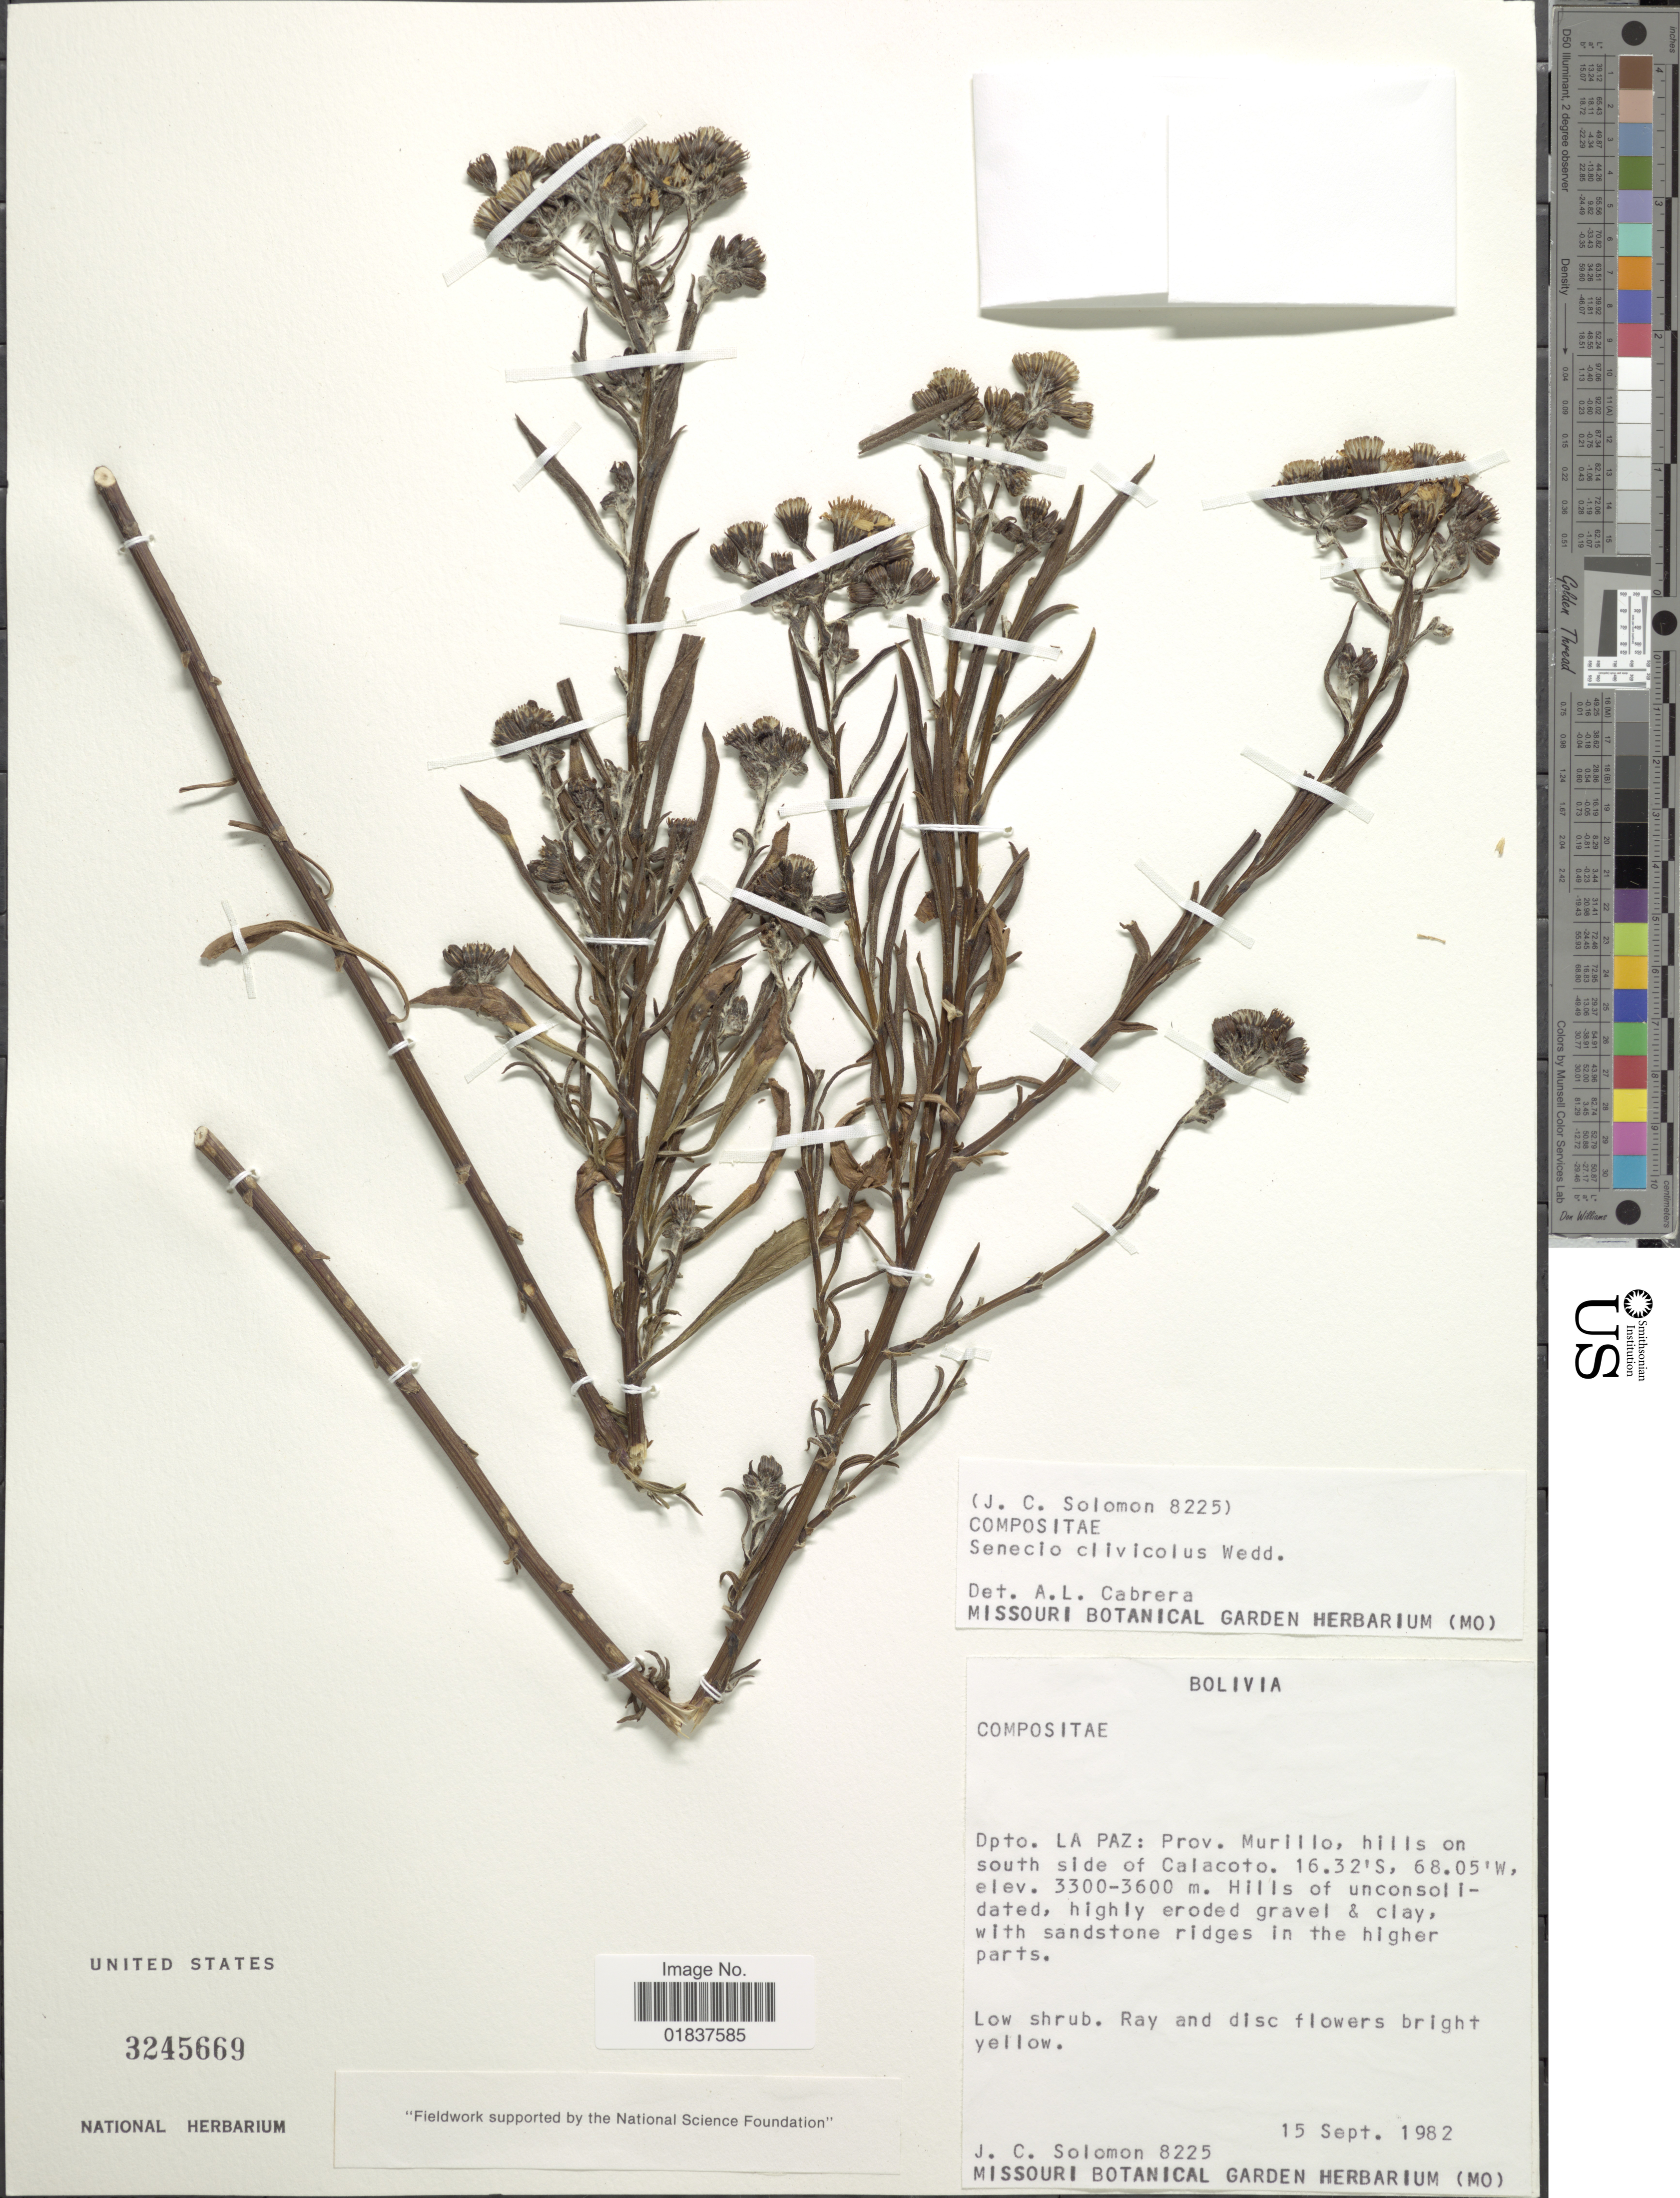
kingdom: Plantae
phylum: Tracheophyta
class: Magnoliopsida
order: Asterales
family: Asteraceae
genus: Senecio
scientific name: Senecio clivicola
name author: Wedd.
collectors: J. C. Solomon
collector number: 8225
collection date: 1982-09-15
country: Bolivia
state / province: La Paz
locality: Dpto. La Paz: Prov. Murillo, hills on south side of Calacoto.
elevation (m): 3300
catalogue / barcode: US 3245669